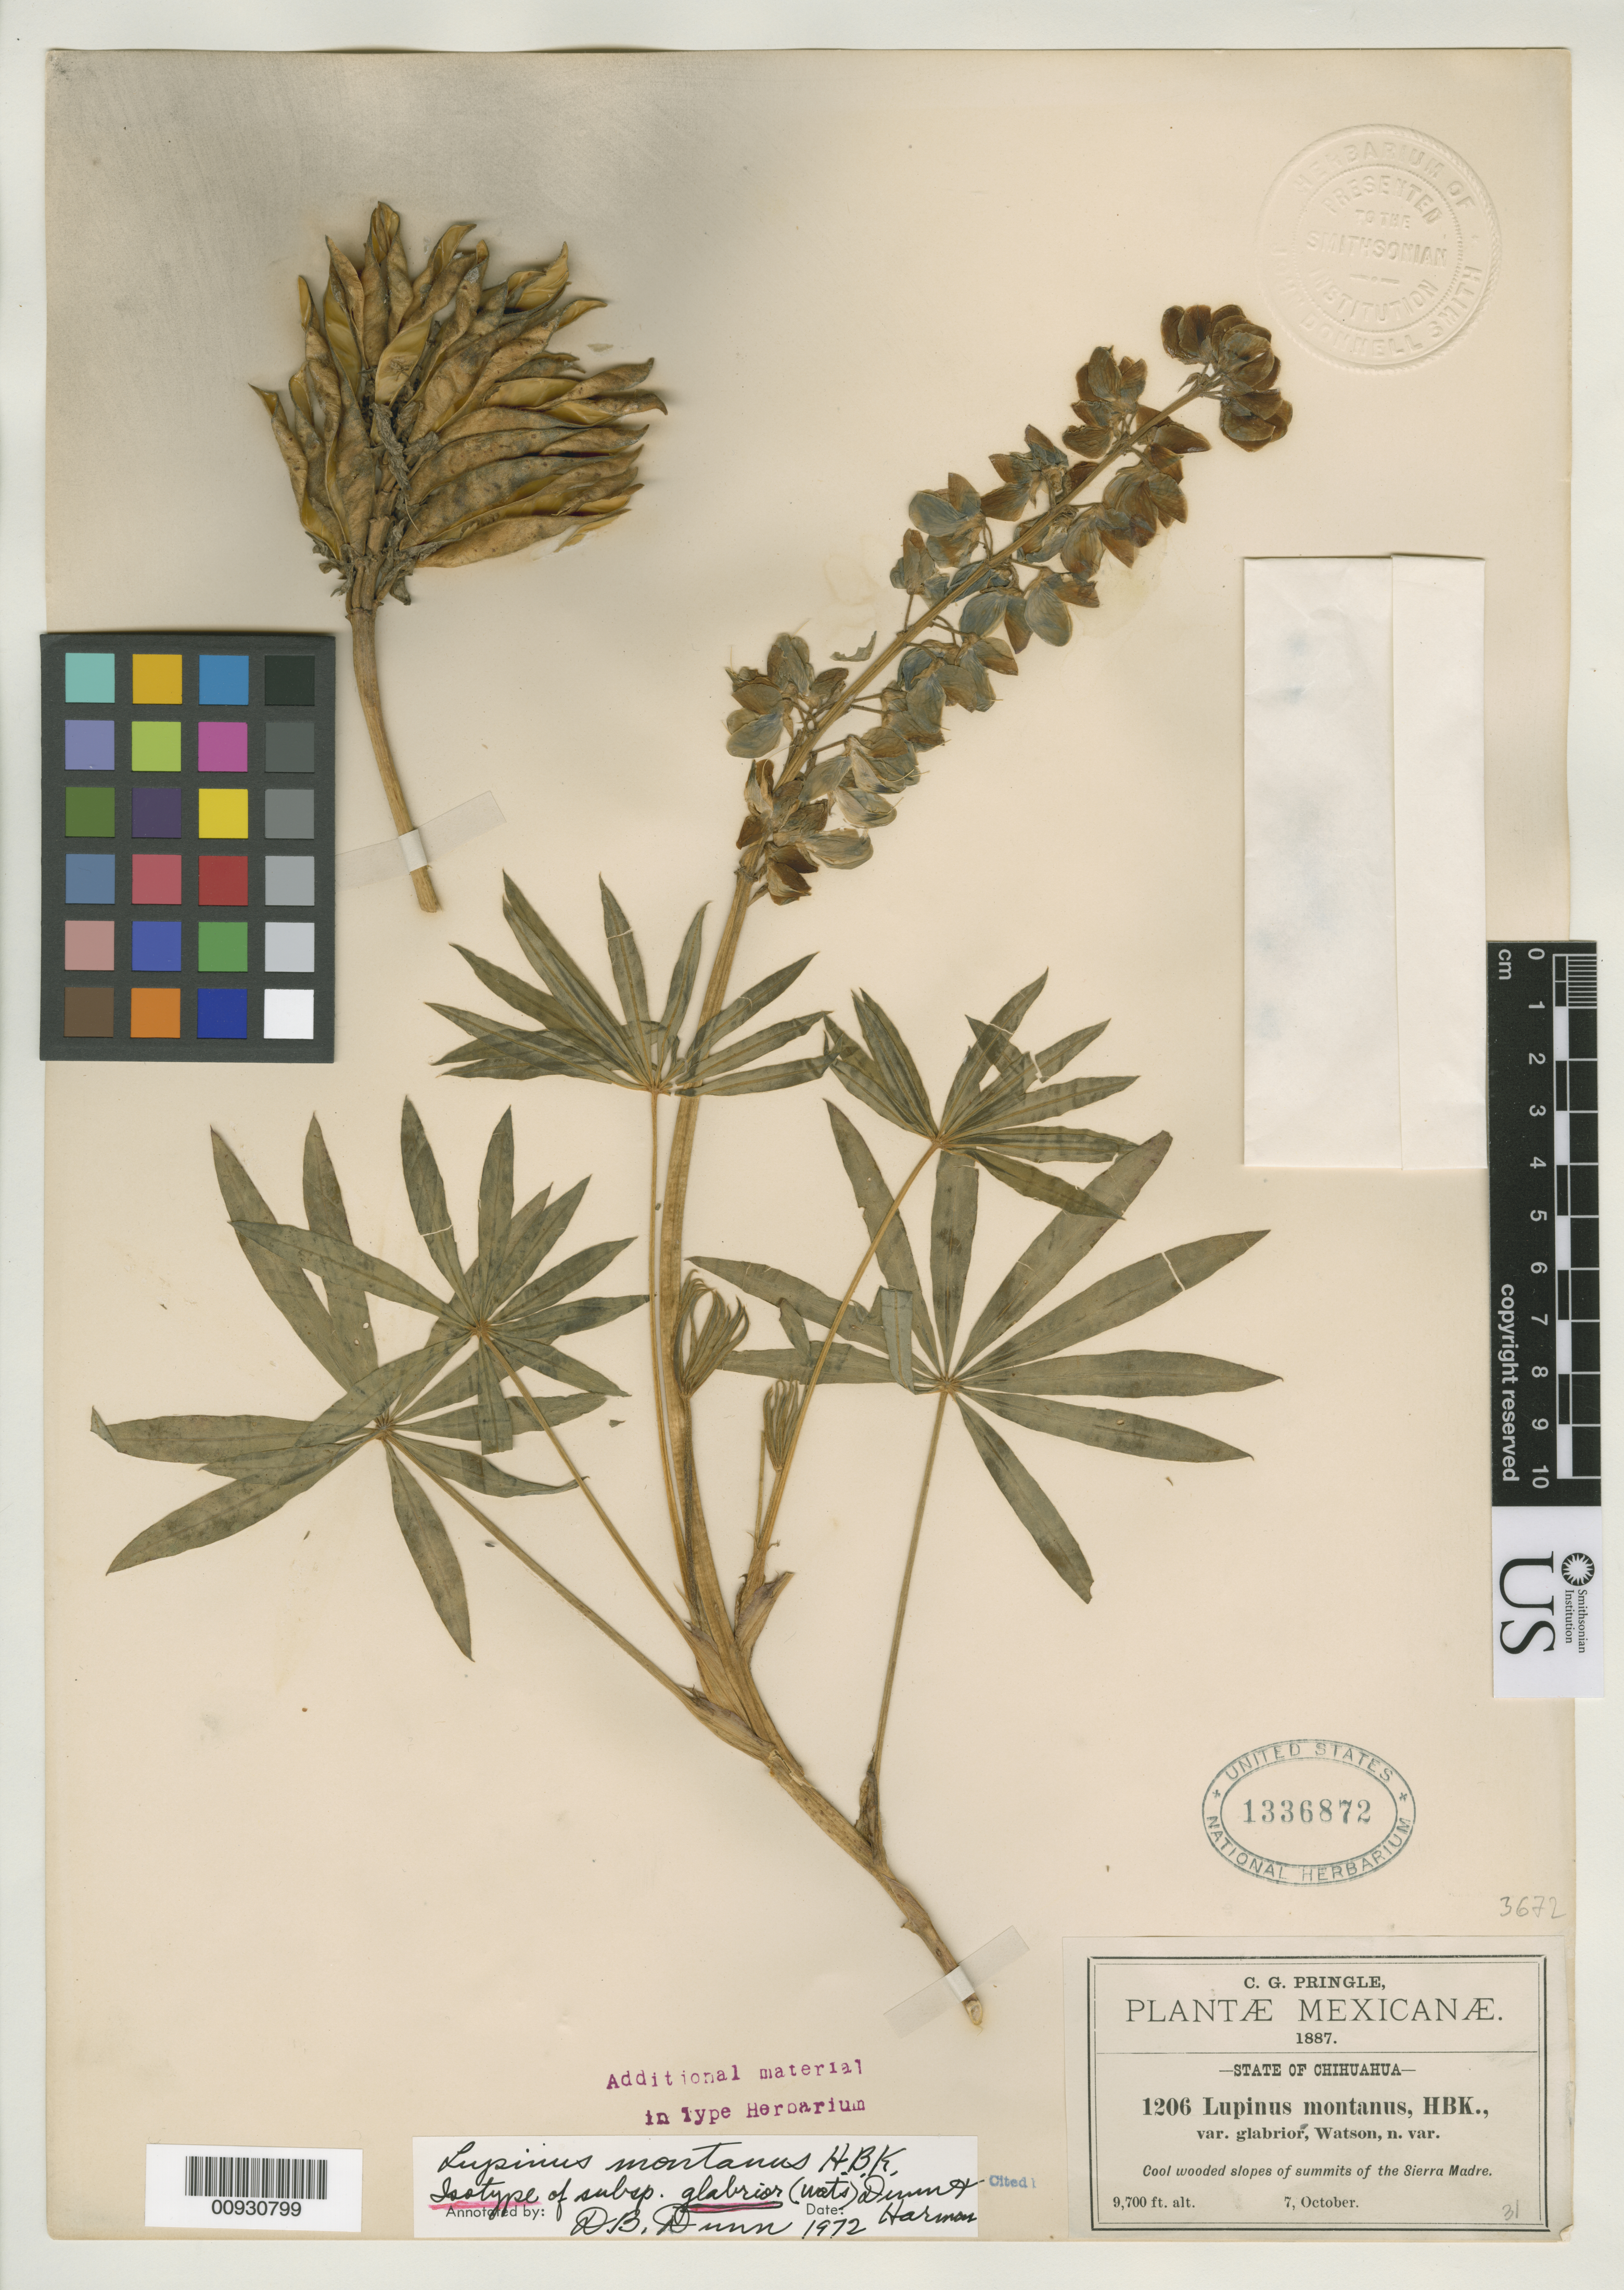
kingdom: Plantae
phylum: Tracheophyta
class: Magnoliopsida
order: Fabales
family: Fabaceae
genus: Lupinus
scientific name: Lupinus montanus var. glabrior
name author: S. Watson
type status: Isotype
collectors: C. G. Pringle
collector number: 1206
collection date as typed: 07 Oct 1887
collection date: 1887-10-07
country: Mexico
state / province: Chihuahua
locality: Sierra Madre.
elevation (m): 2957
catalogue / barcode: US 1336872